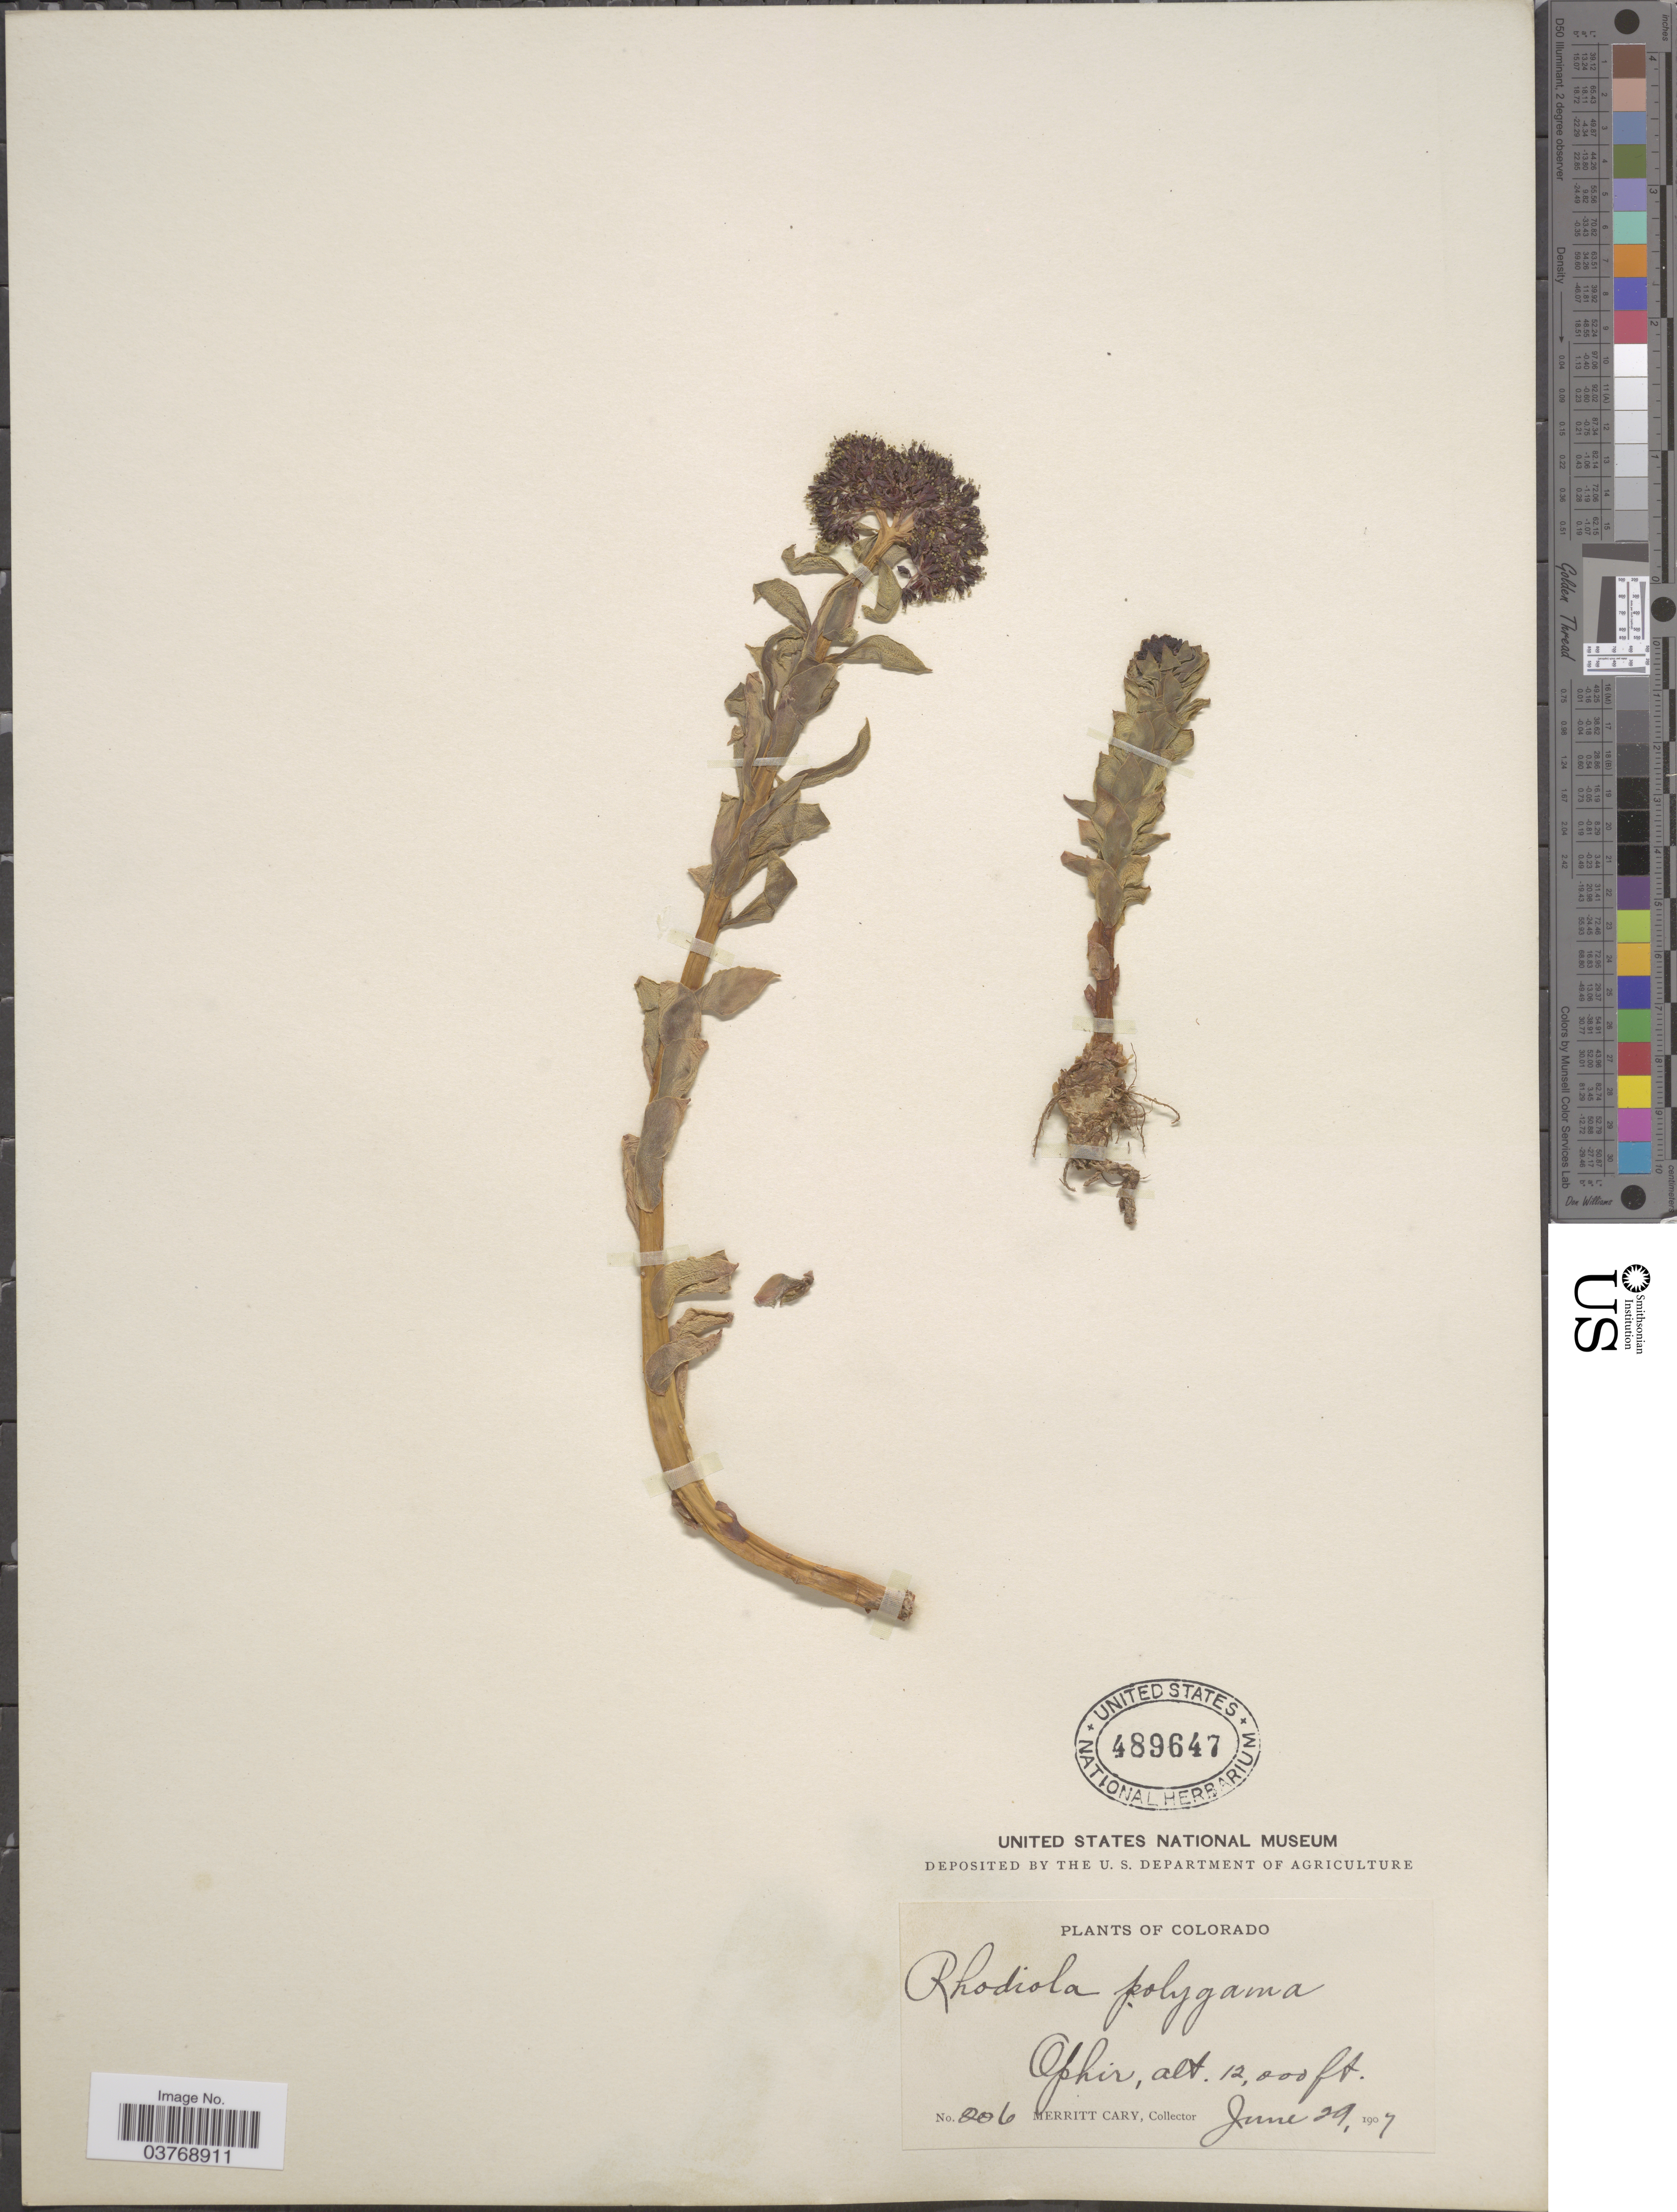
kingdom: Plantae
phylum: Tracheophyta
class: Magnoliopsida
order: Saxifragales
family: Crassulaceae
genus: Rhodiola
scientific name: Rhodiola integrifolia subsp. integrifolia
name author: Raf.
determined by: Strong, Mark T., (BOT), Smithsonian Institution - National Museum of Natural History (UNITED STATES)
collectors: M. Cary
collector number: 206*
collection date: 1907-06-29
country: United States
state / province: Colorado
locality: Ophir.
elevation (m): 3658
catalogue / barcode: US 489647